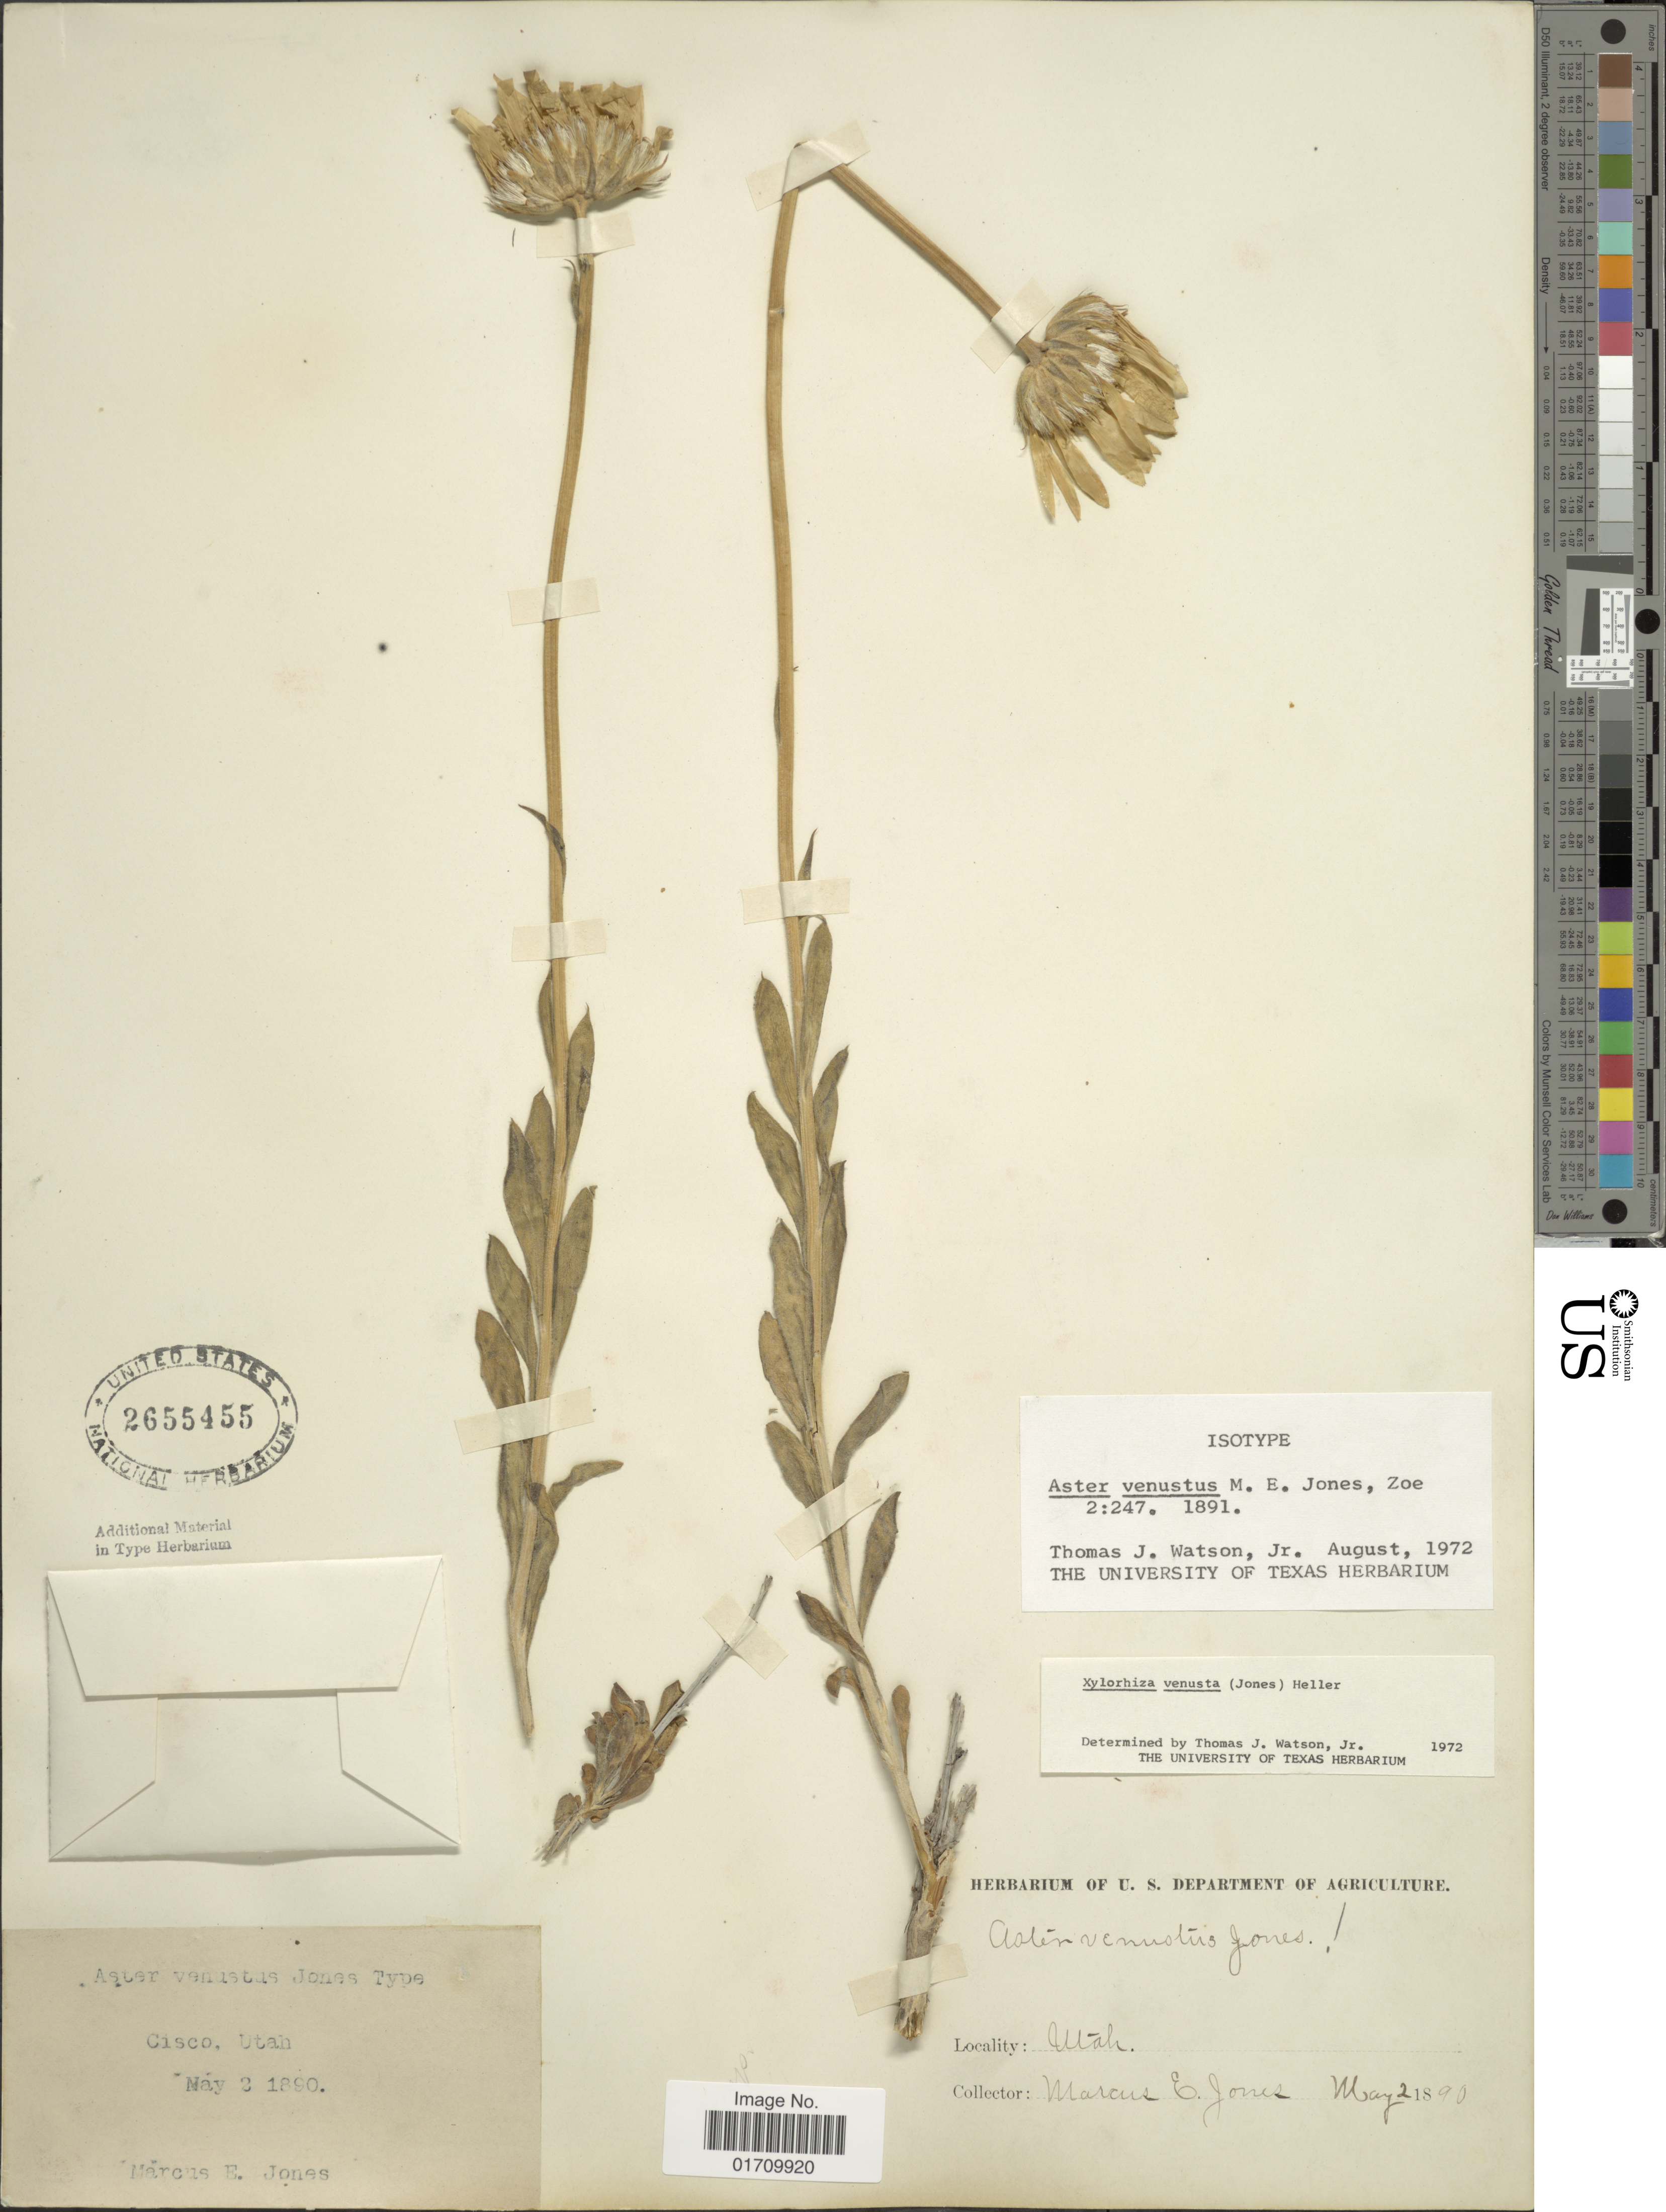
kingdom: Plantae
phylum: Tracheophyta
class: Magnoliopsida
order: Asterales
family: Asteraceae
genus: Xylorhiza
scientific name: Xylorhiza venusta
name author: (M.E. Jones) A. Heller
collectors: M. E. Jones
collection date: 1890-05-02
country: United States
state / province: Utah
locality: Cisco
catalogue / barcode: US 2655455